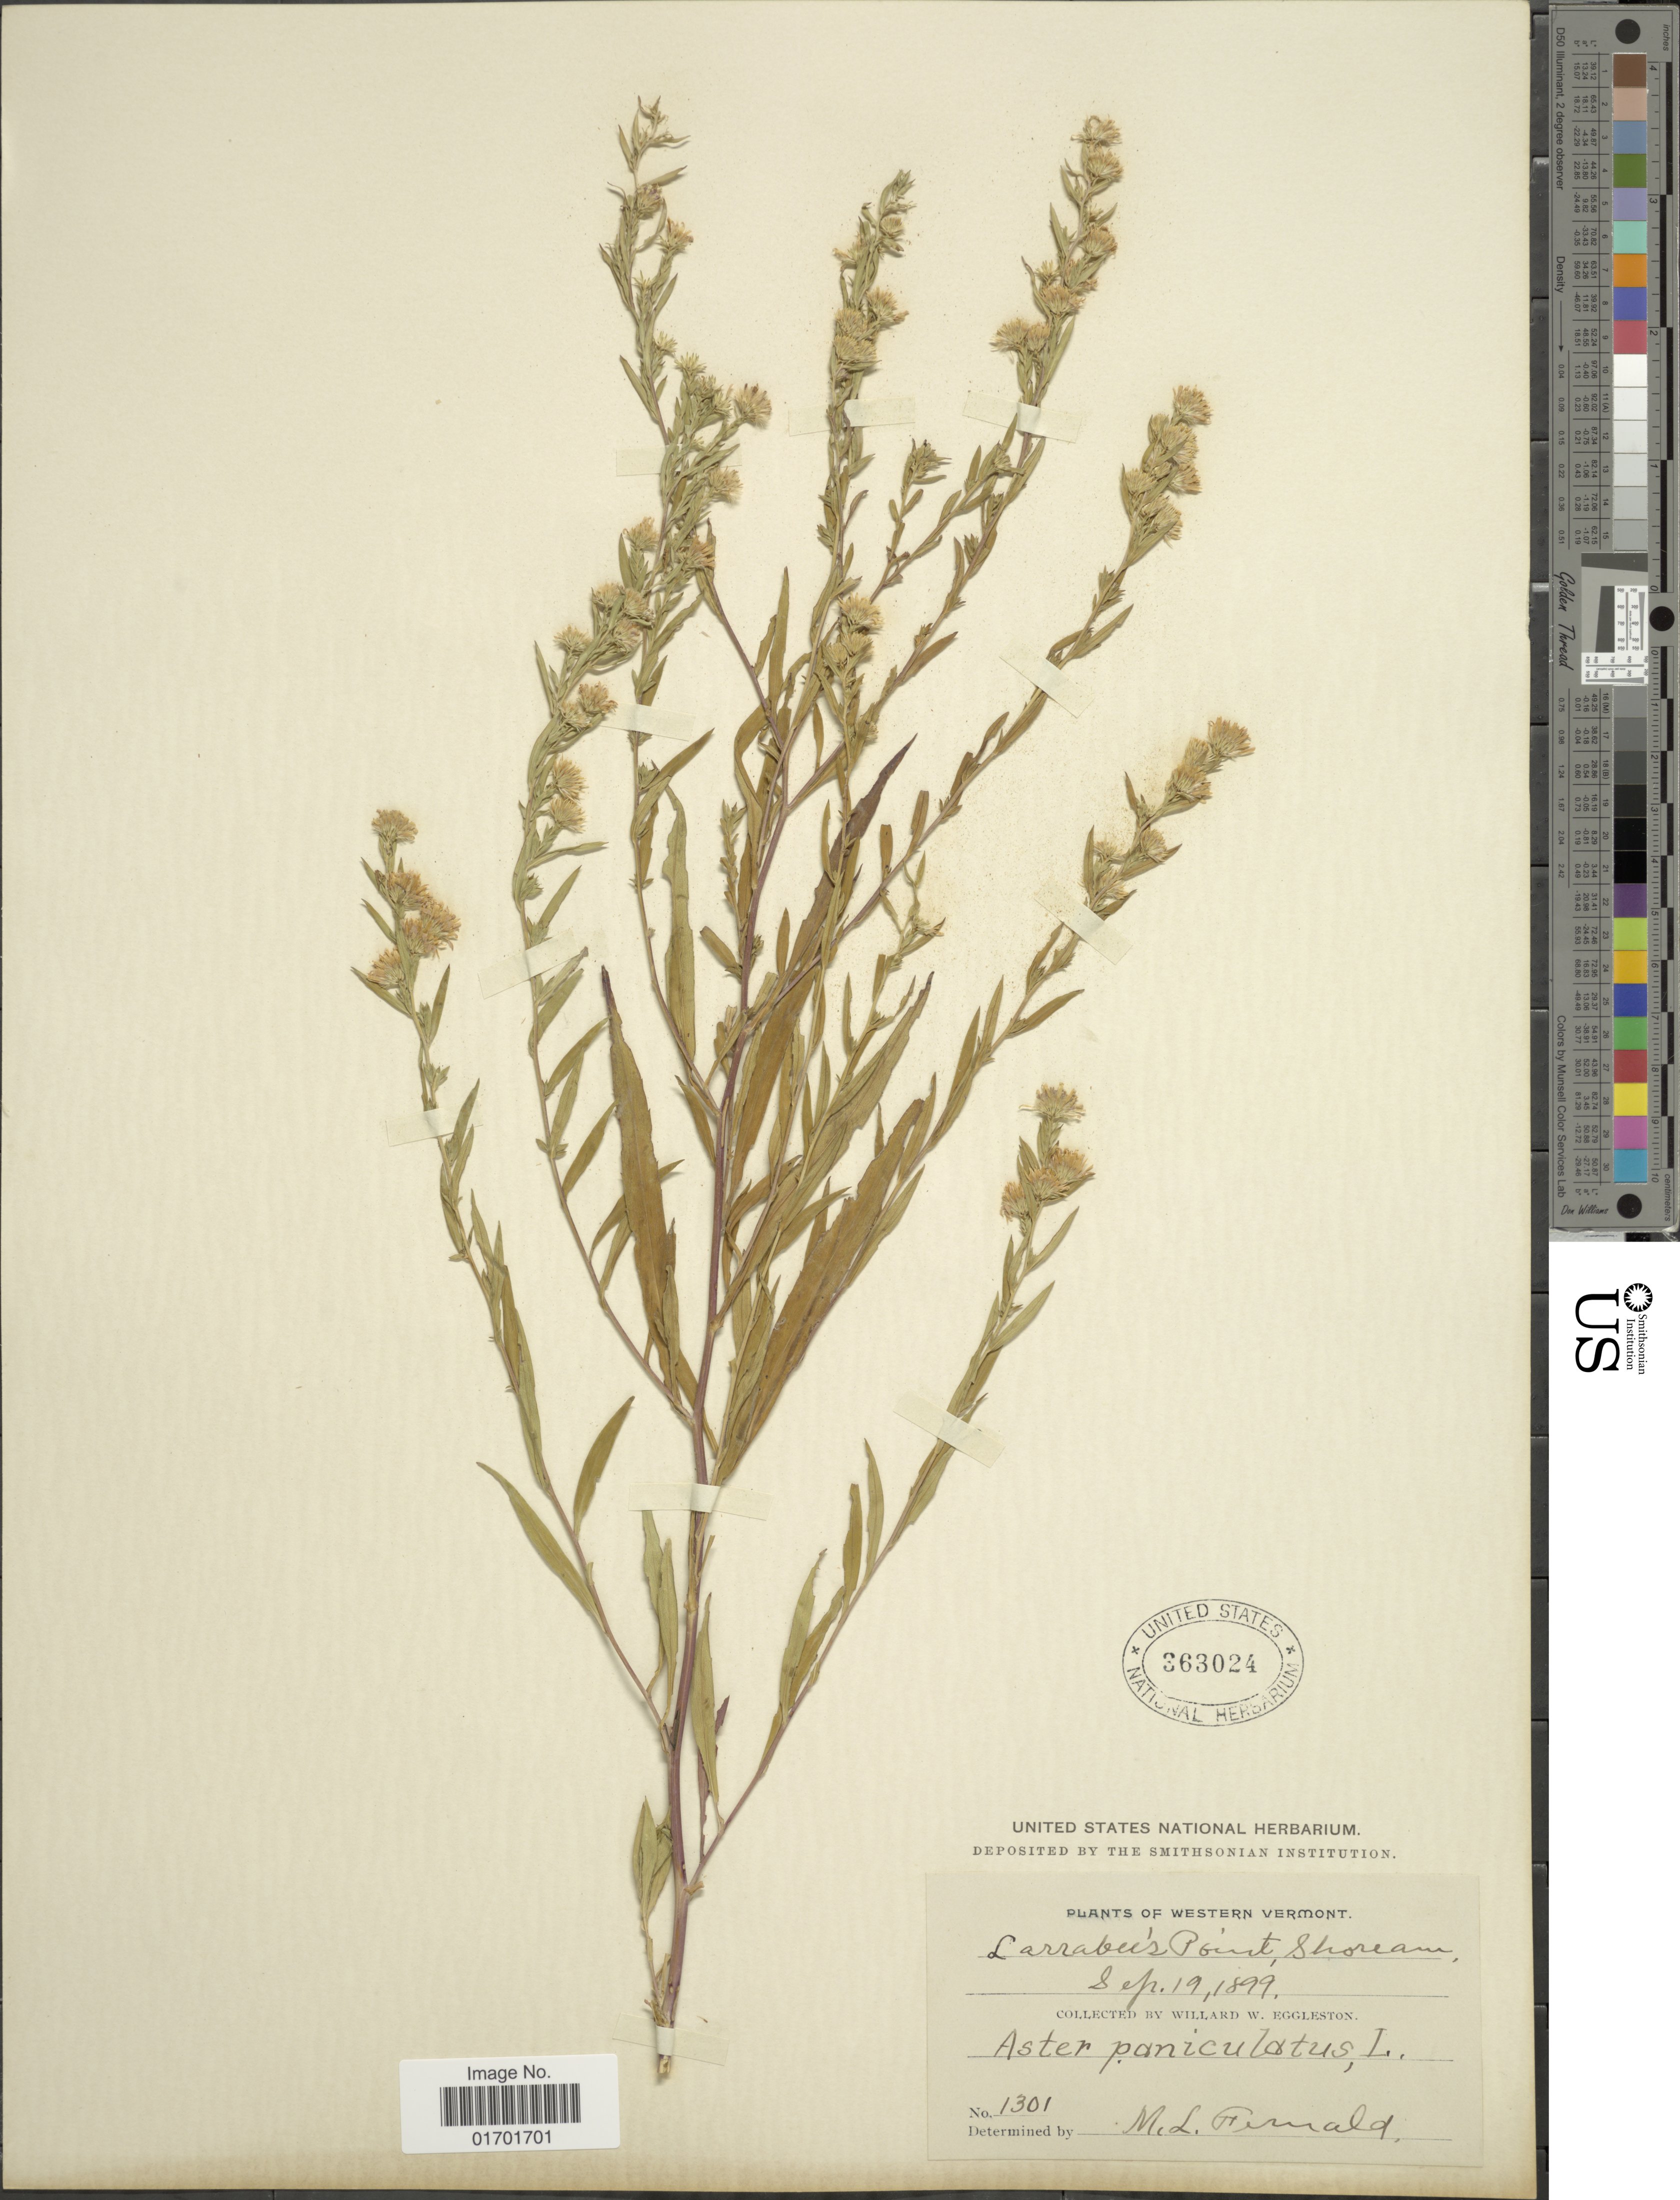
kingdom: Plantae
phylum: Tracheophyta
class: Magnoliopsida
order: Asterales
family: Asteraceae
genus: Symphyotrichum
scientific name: Symphyotrichum lanceolatum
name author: (Willd.) G.L. Nesom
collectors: W. W. Eggleston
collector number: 1301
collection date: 1899-09-19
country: United States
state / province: Vermont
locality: Western Vermont, Larrabeer's Point Shorean.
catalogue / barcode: US 363024